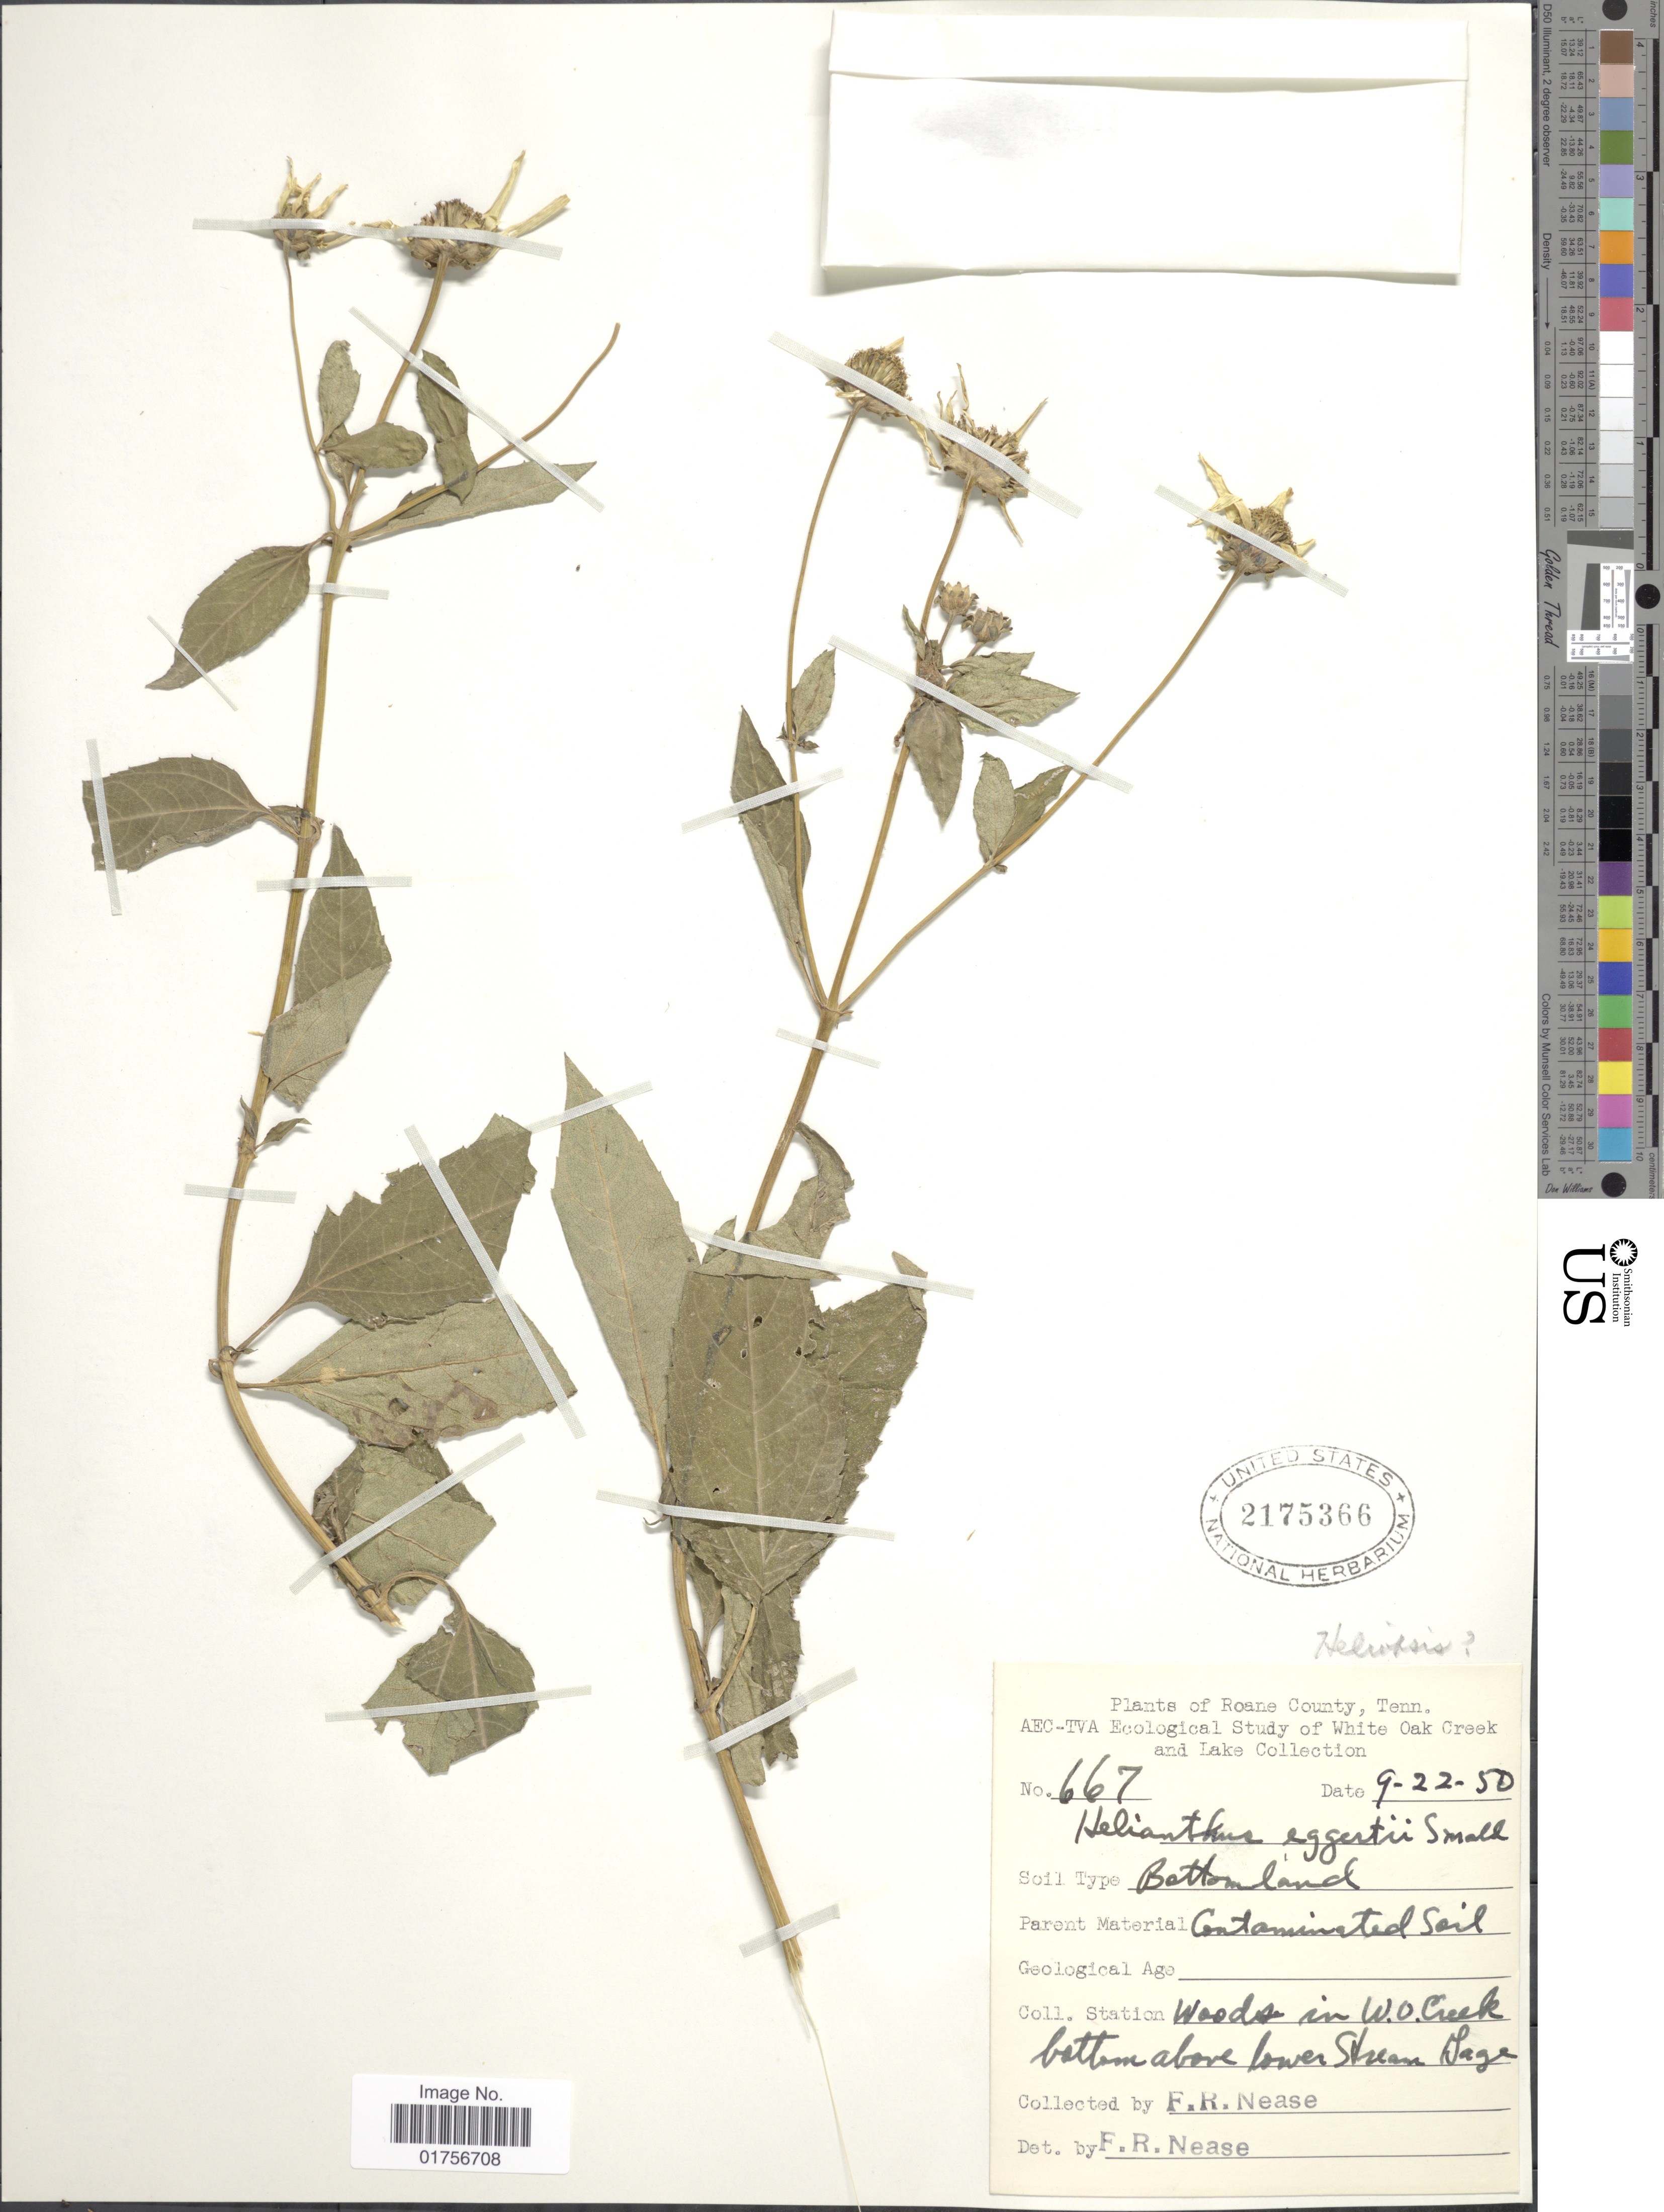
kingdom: Plantae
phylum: Tracheophyta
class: Magnoliopsida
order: Asterales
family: Asteraceae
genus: Heliopsis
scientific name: Heliopsis helianthoides subsp. helianthoides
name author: (L.) Sweet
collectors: F. Nease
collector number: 667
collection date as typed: Transcribed d/m/y: 22/9/50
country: United States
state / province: Tennessee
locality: Roane County, Tenn., Station Woods in W. O. Creek, bottom above lower Stream Jage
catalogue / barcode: US 2175366